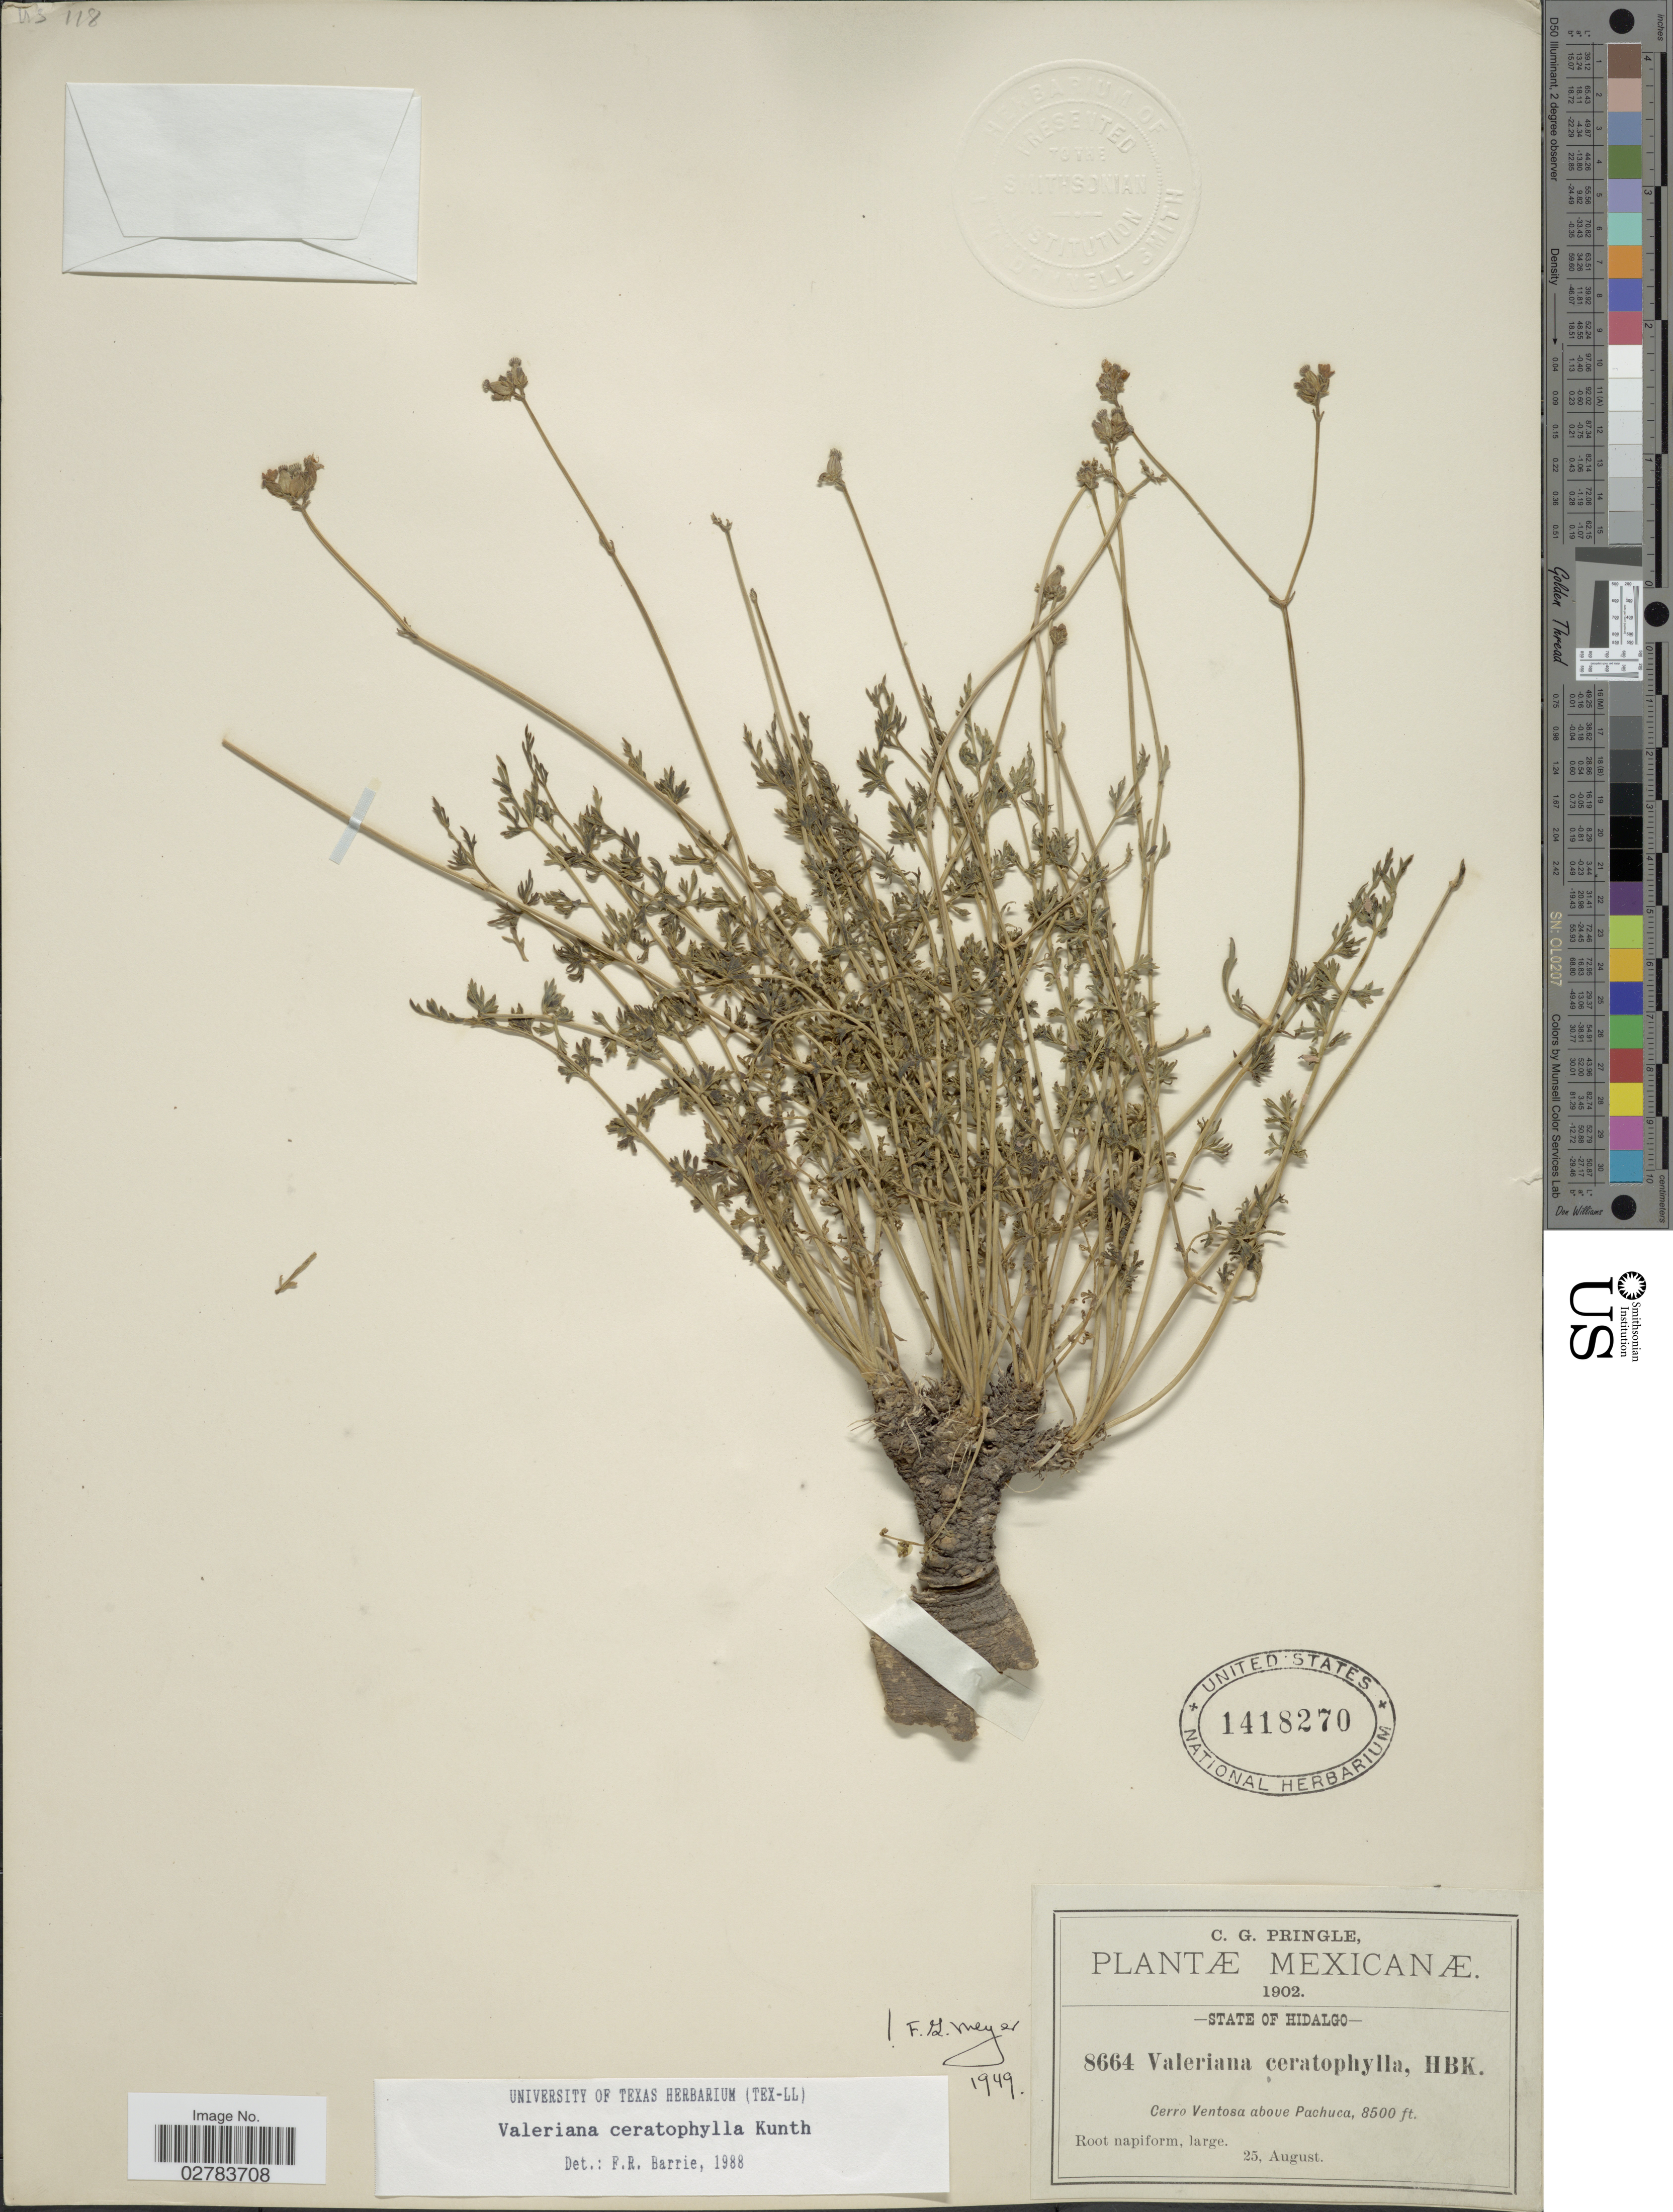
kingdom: Plantae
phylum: Tracheophyta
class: Magnoliopsida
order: Dipsacales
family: Caprifoliaceae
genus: Valeriana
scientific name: Valeriana ceratophylla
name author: Kunth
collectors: C. G. Pringle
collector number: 8664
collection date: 1902-08-25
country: Mexico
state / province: Hidalgo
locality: Cerro Ventosa above Pachuca.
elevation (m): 2591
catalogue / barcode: US 1418270